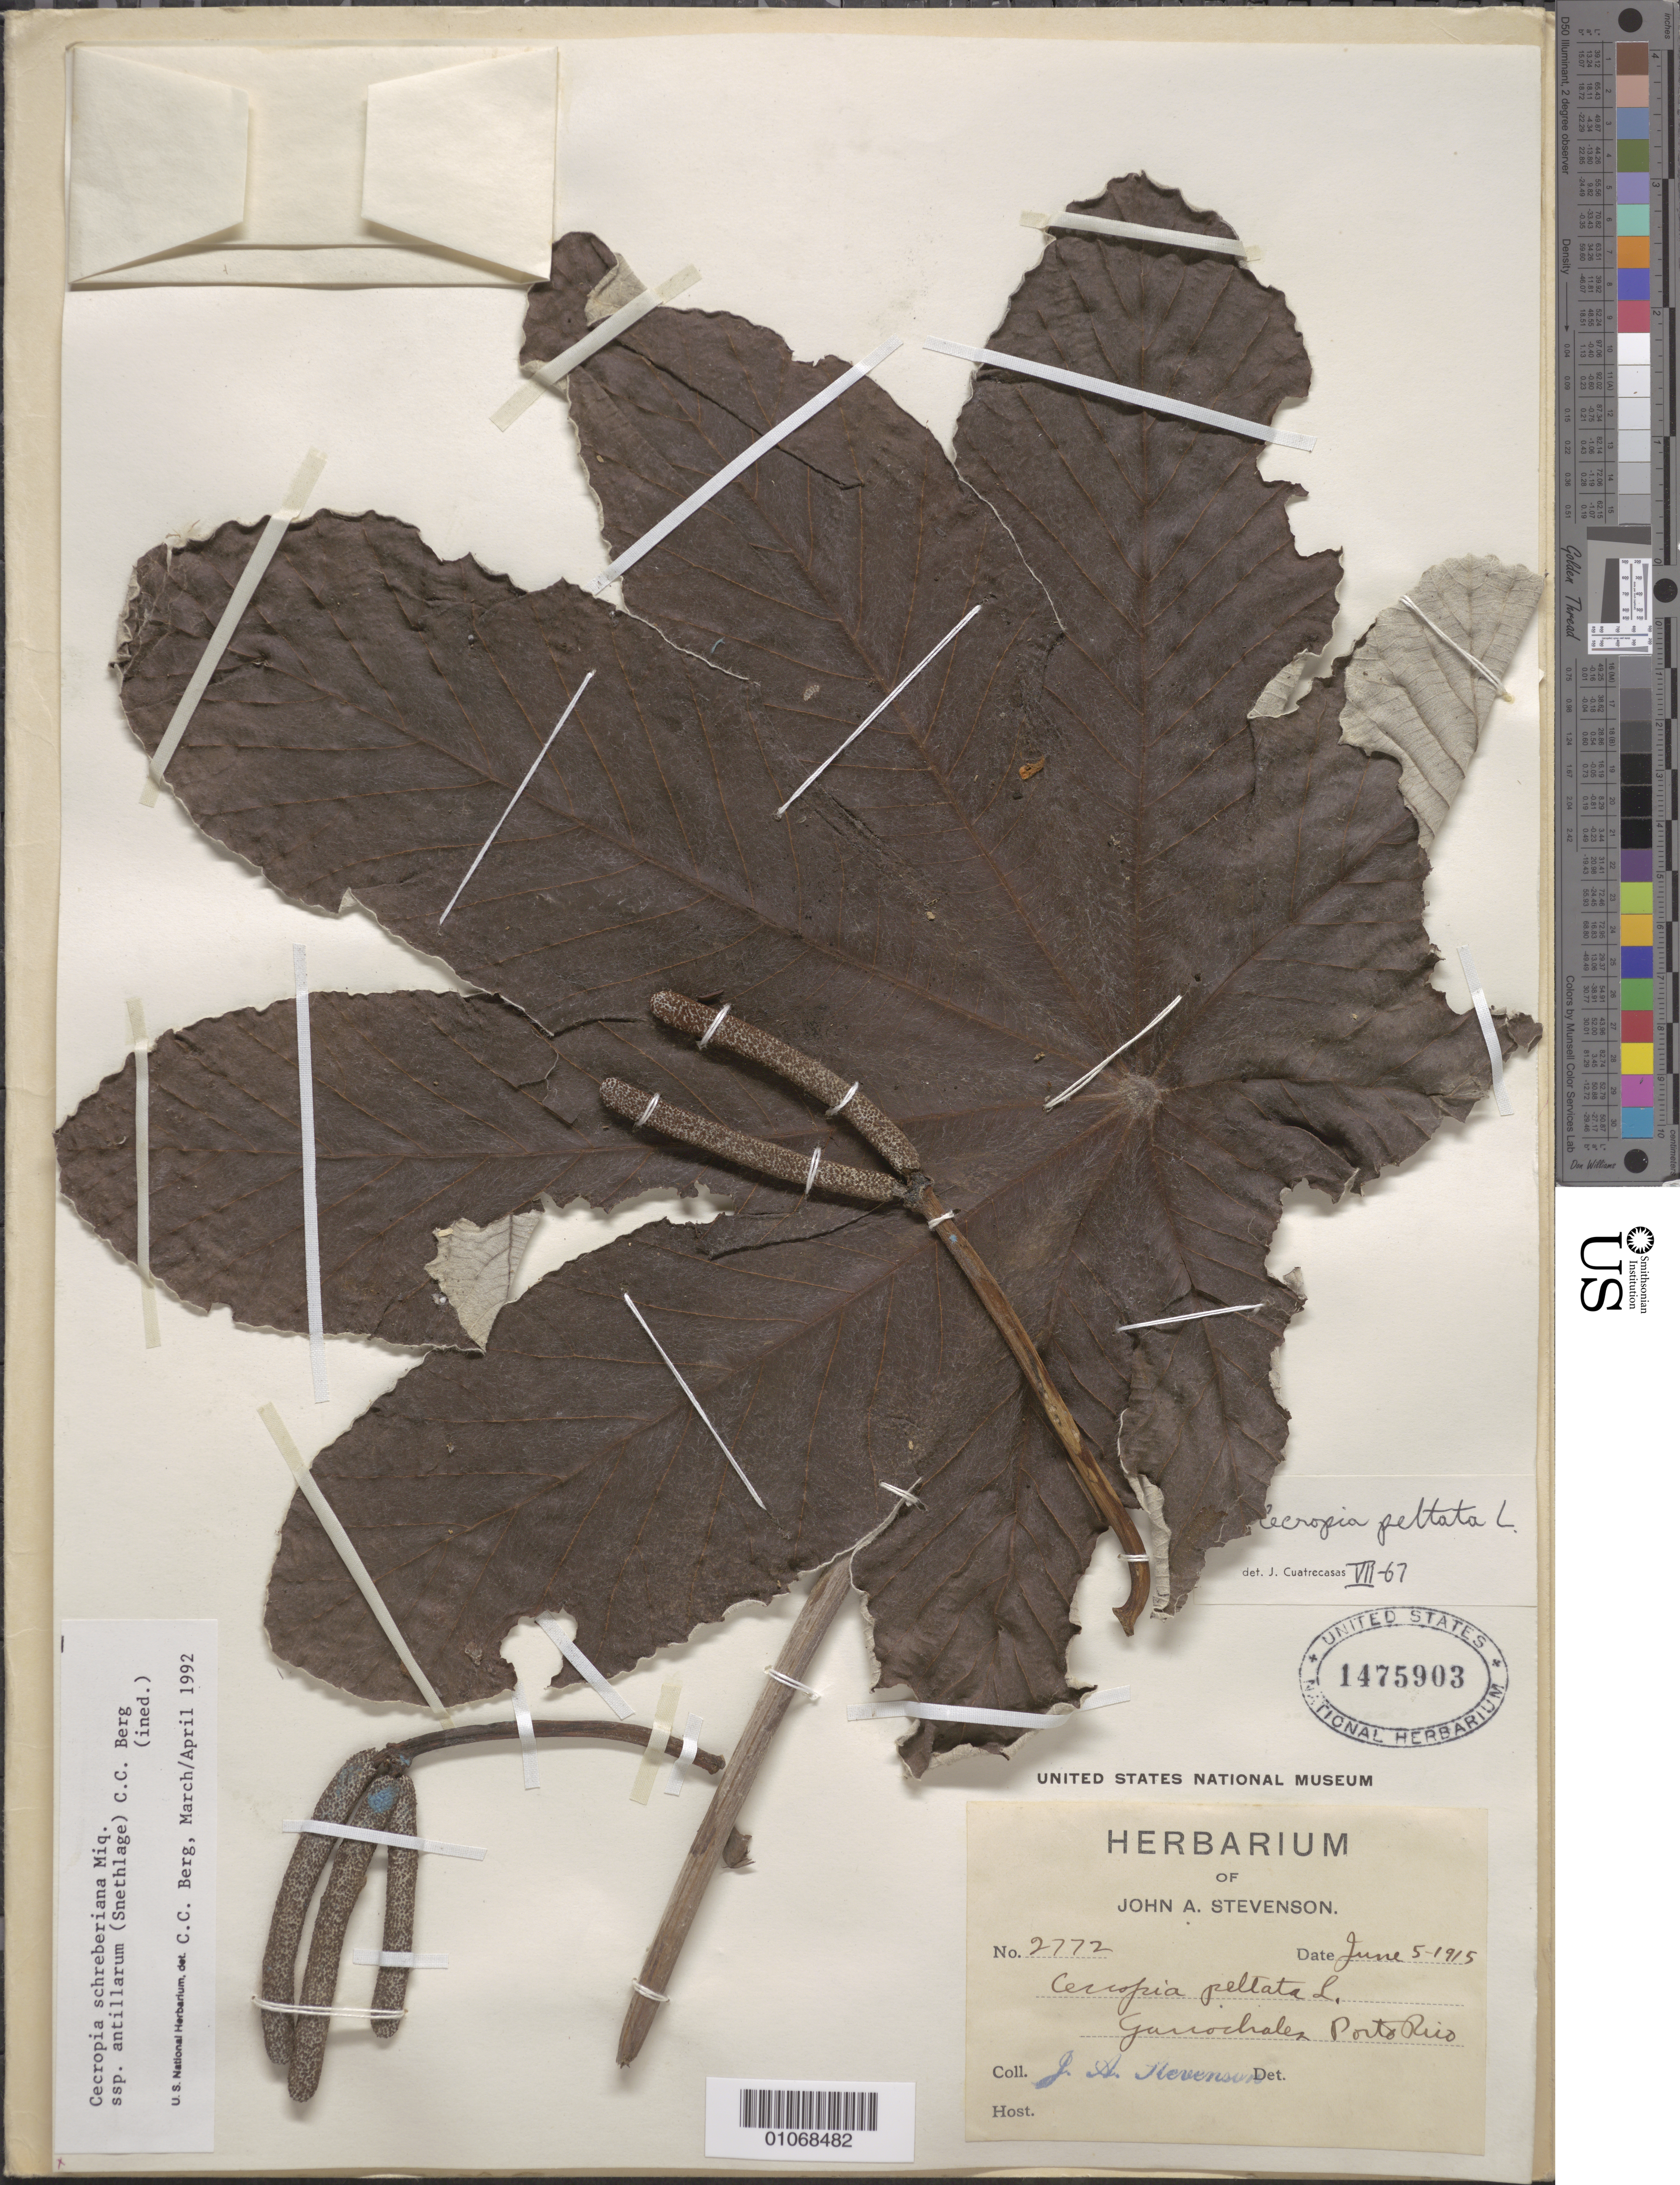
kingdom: Plantae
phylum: Tracheophyta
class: Magnoliopsida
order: Rosales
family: Urticaceae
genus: Cecropia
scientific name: Cecropia schreberiana subsp. antillarum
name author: (Snethl.) C.C. Berg & P. Franco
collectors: J. Stevenson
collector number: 2772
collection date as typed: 05 Jun 1915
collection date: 1915-06-05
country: Puerto Rico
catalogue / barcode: US 1475903